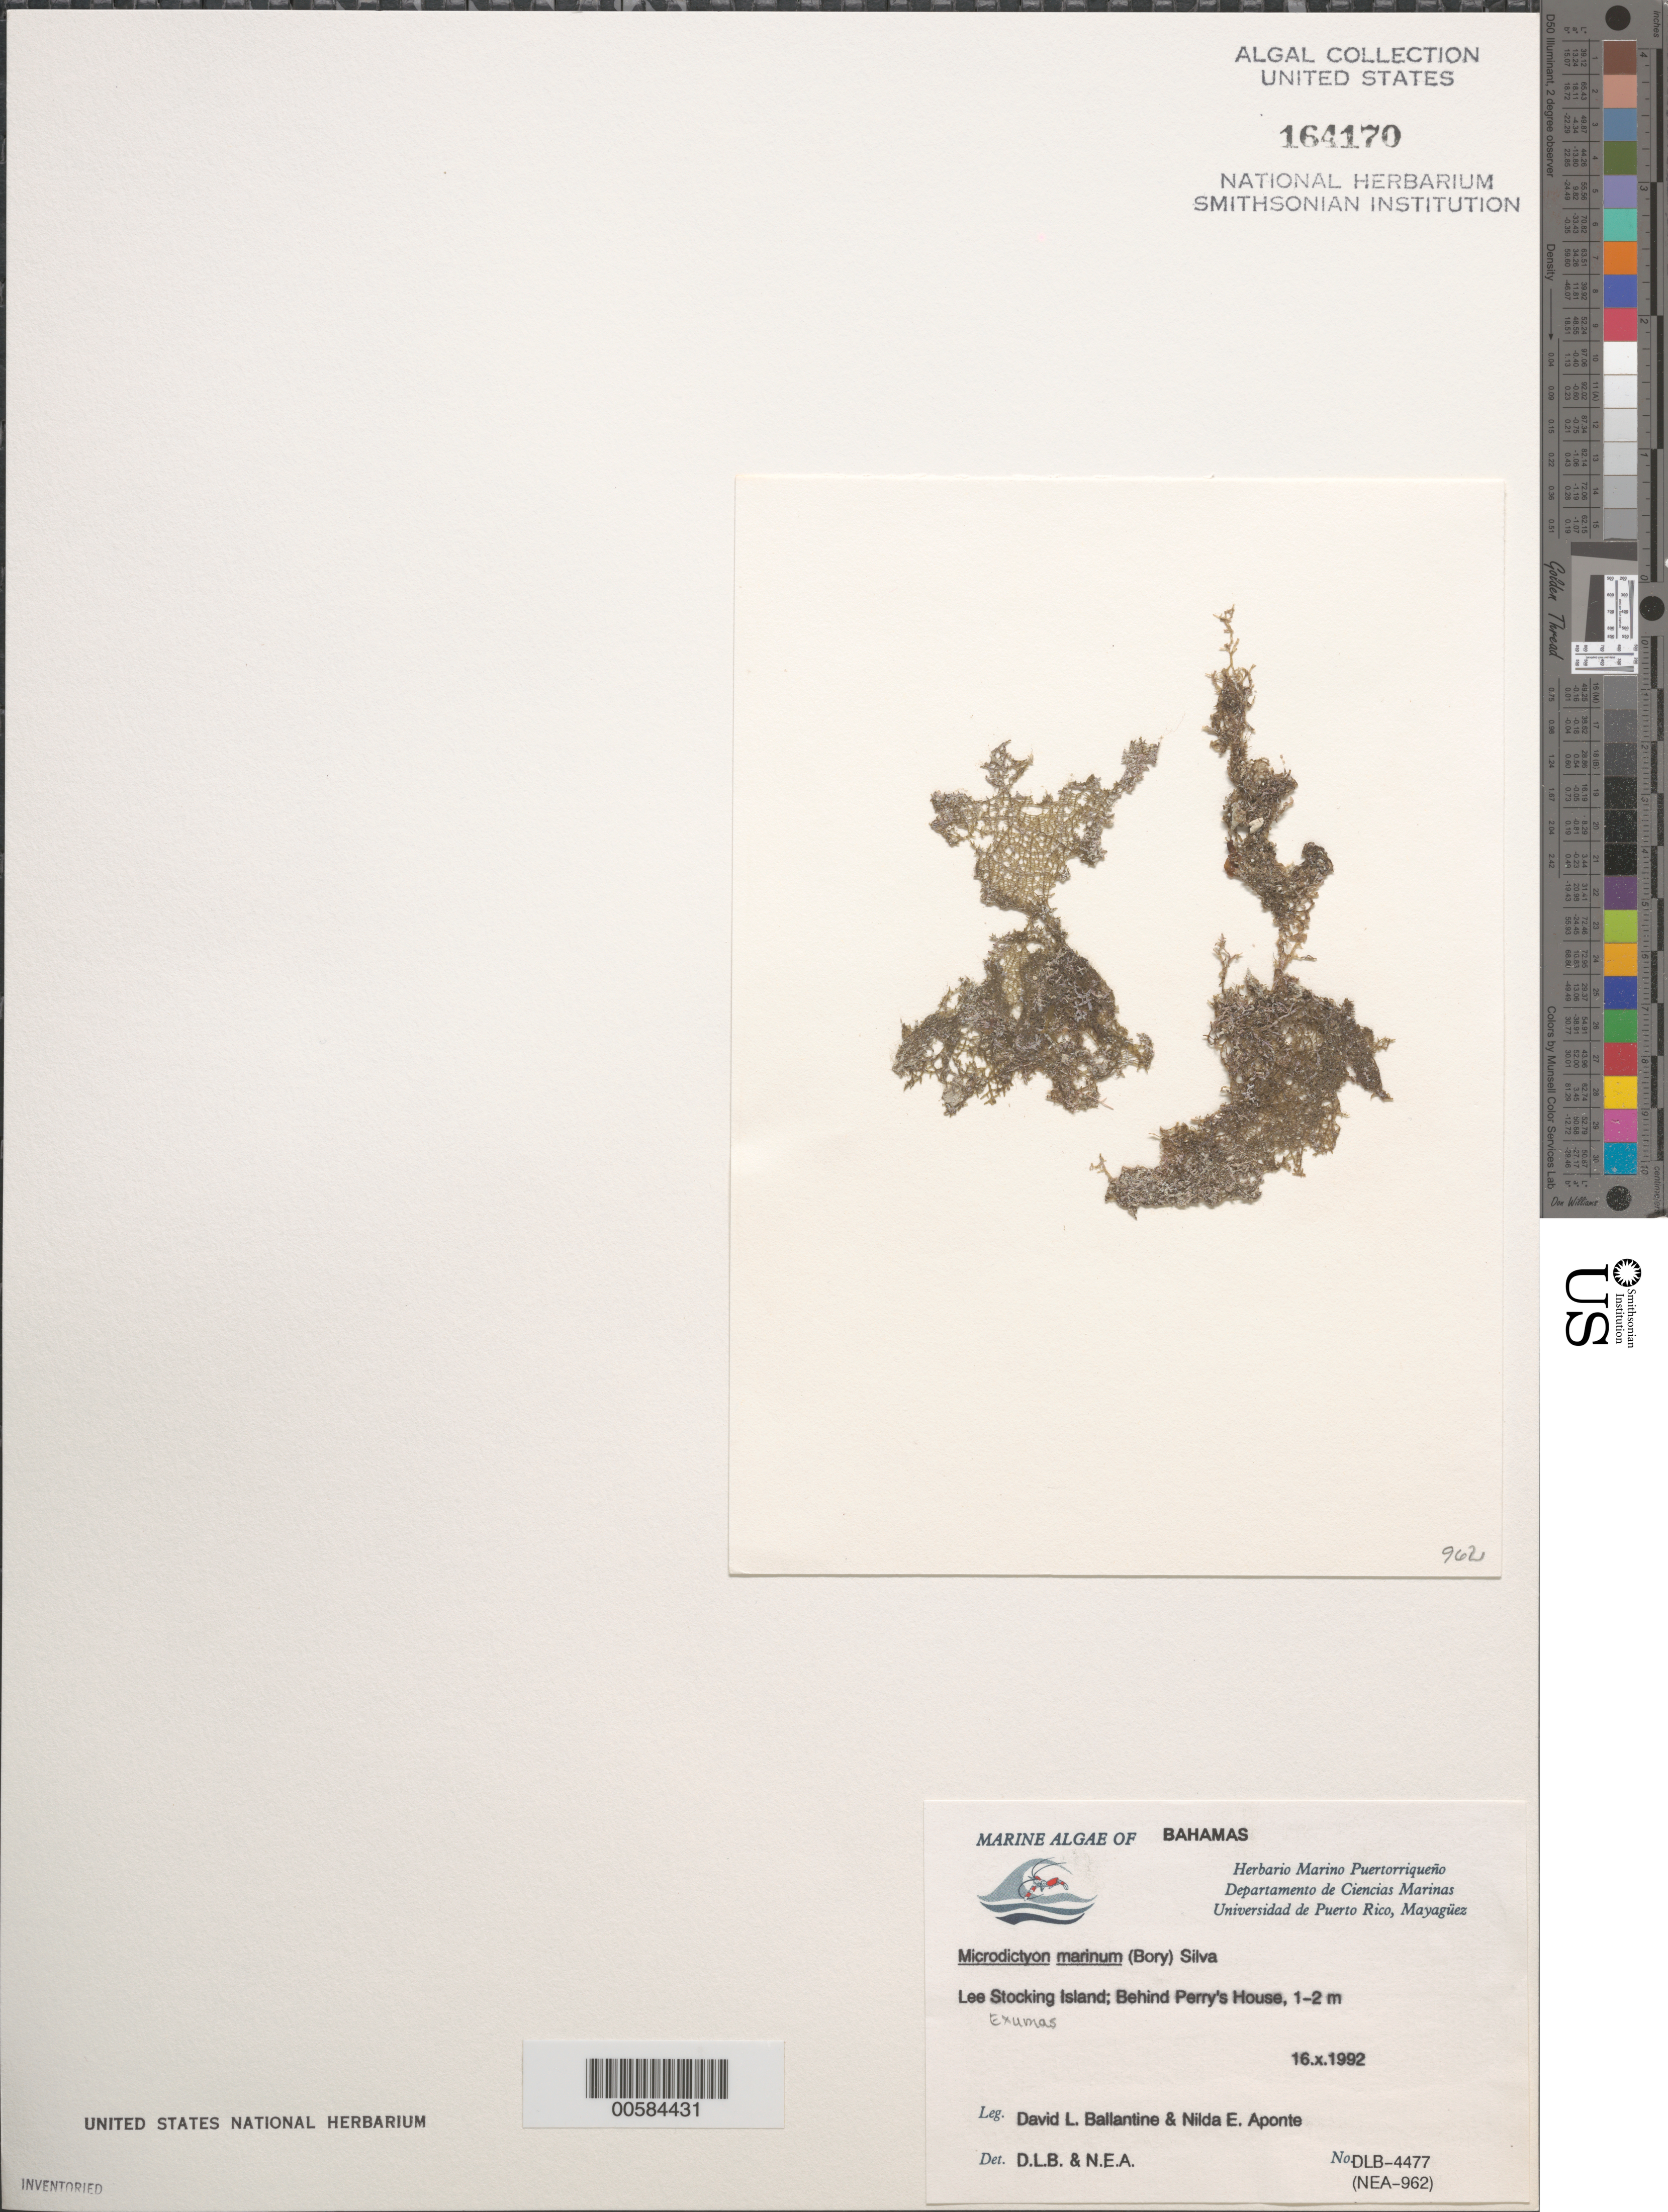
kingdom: Plantae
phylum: Chlorophyta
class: Ulvophyceae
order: Cladophorales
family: Anadyomenaceae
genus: Microdictyon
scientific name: Microdictyon marinum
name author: (Bory) P.C. Silva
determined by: Ballantine, D. L.; Aponte, N. E.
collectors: D.L. Ballantine & N. E. Aponte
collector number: DLB 4477 & 962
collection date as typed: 16 Oct 1992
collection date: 1992-10-16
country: Bahamas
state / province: Exuma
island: Lee Stocking Island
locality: Behind Perry's House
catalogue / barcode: US 164170